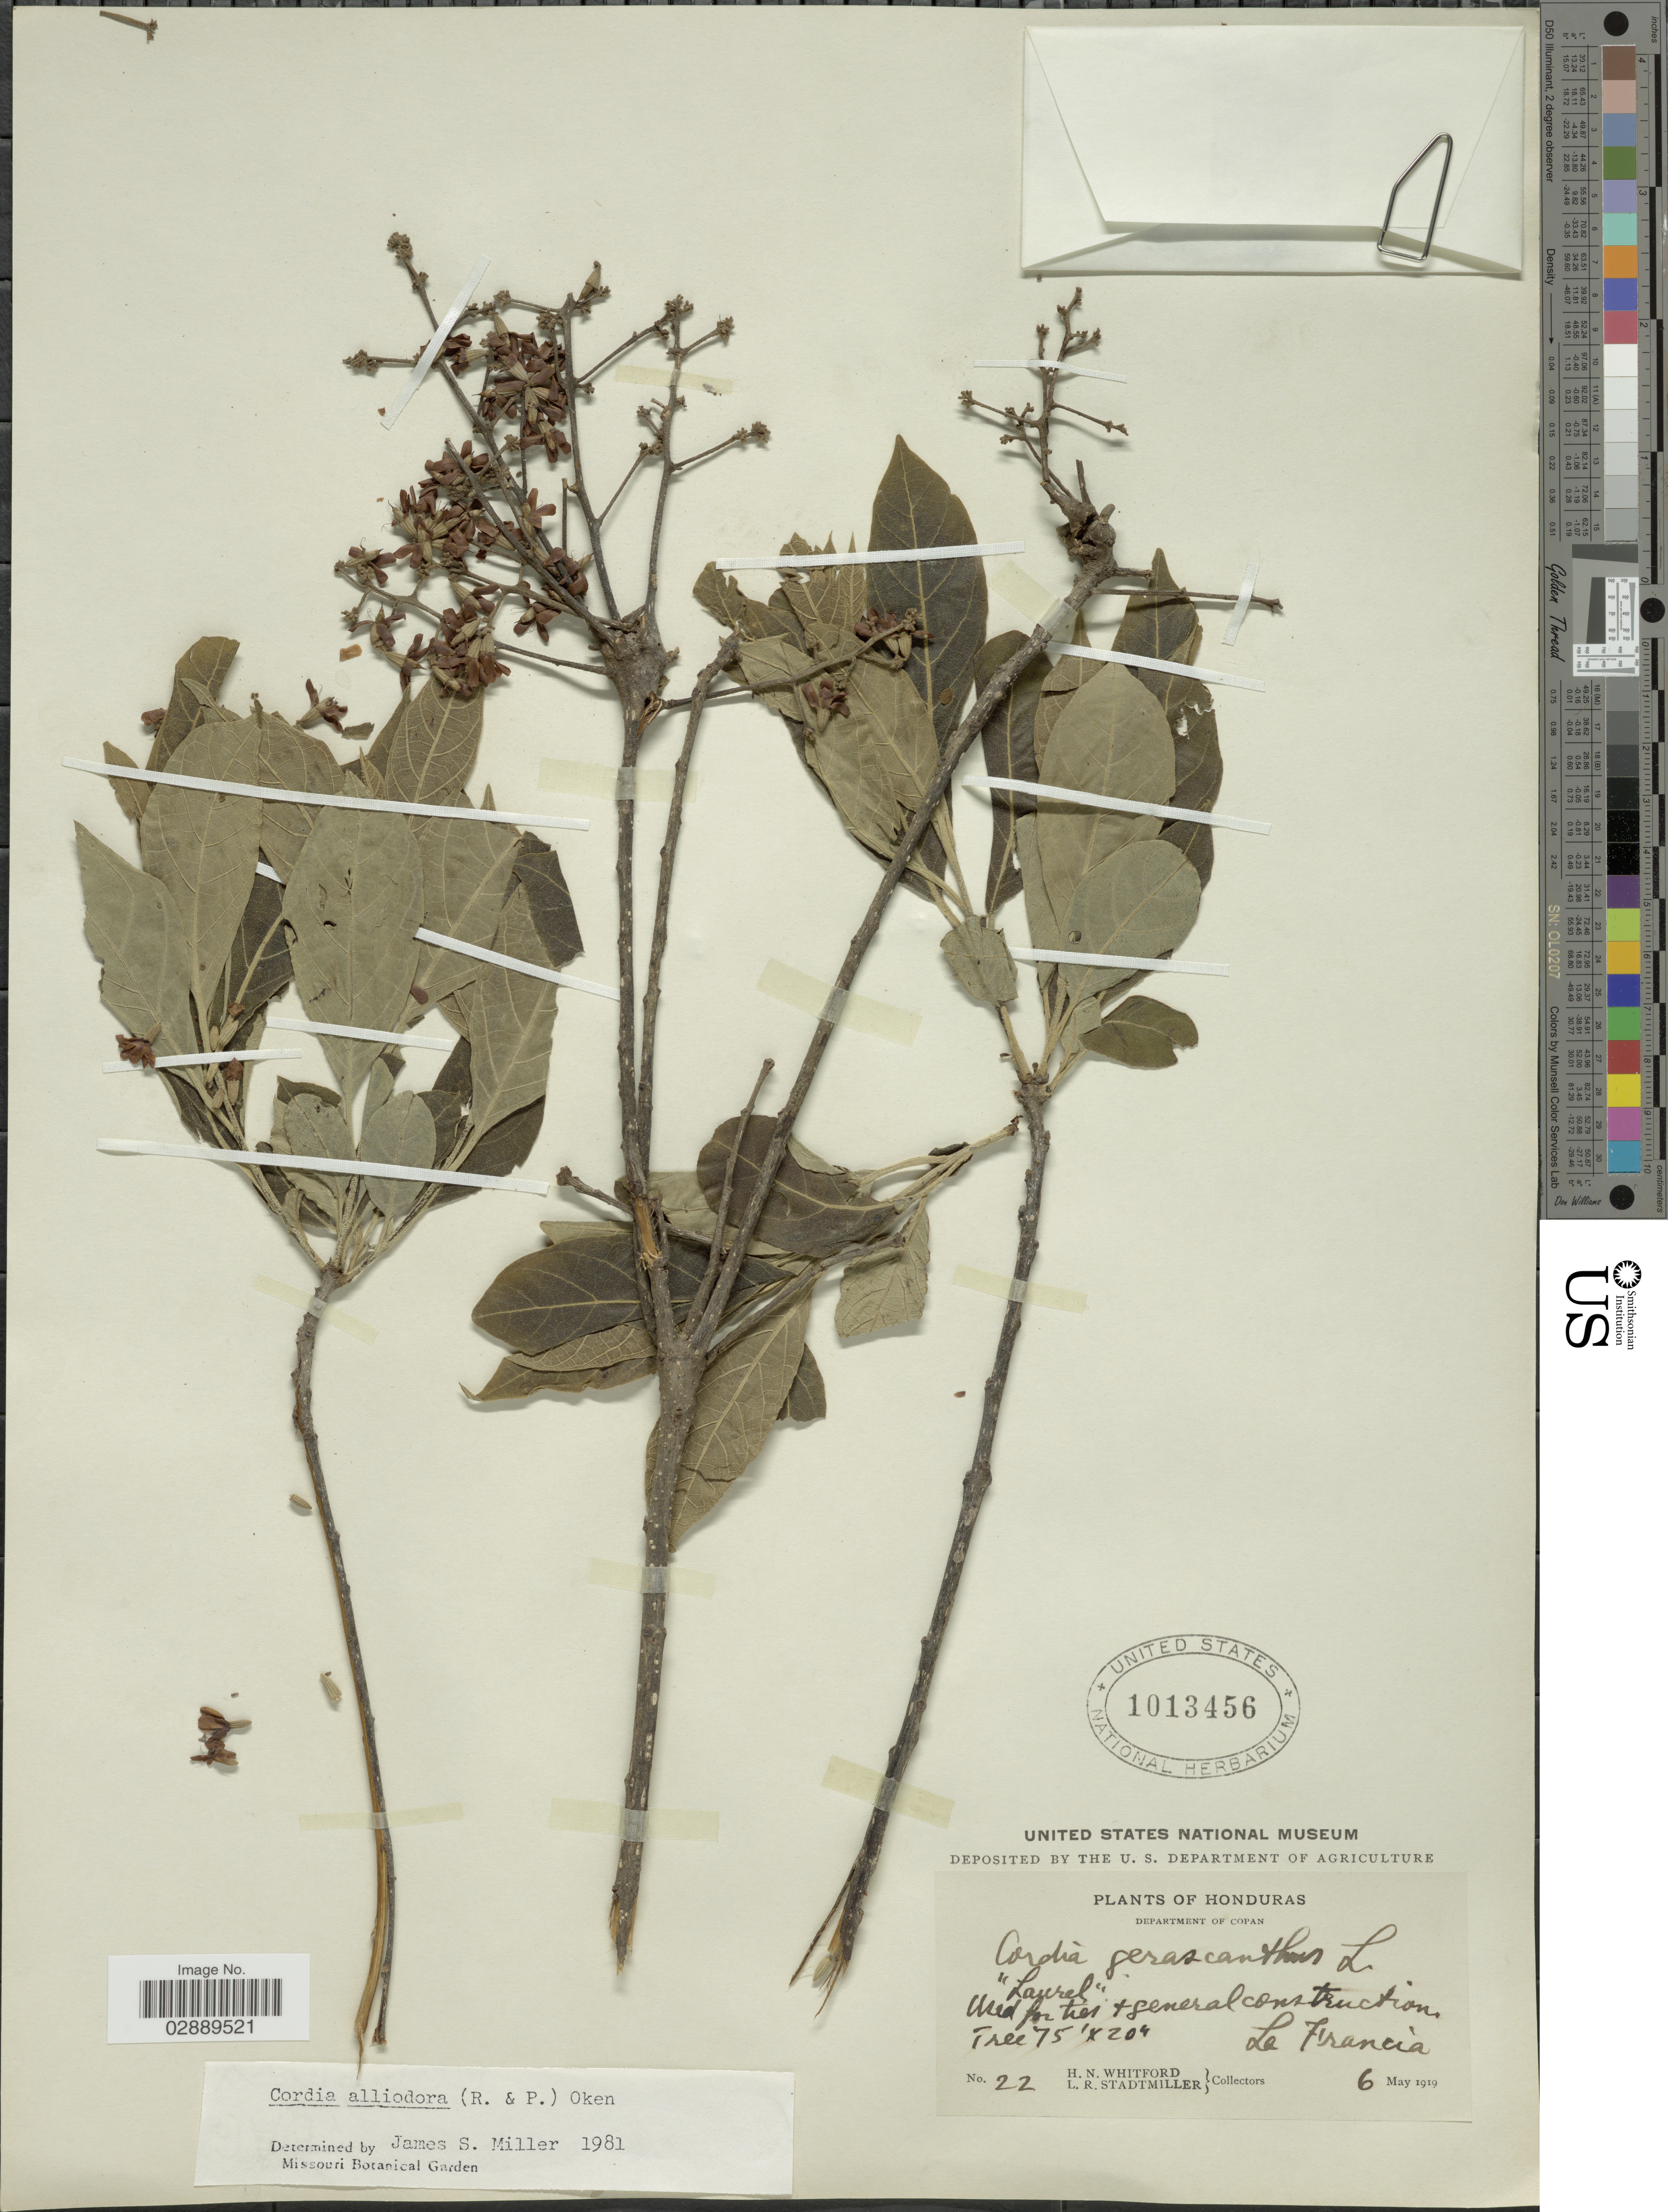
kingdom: Plantae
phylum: Tracheophyta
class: Magnoliopsida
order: Boraginales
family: Cordiaceae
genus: Cordia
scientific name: Cordia alliodora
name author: (Ruiz & Pav.) Oken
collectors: H. N. Whitford & L. Stadtmiller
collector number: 22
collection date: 1919-05-06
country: Honduras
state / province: Copán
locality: Department of Copan. La Francia.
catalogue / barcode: US 1013456